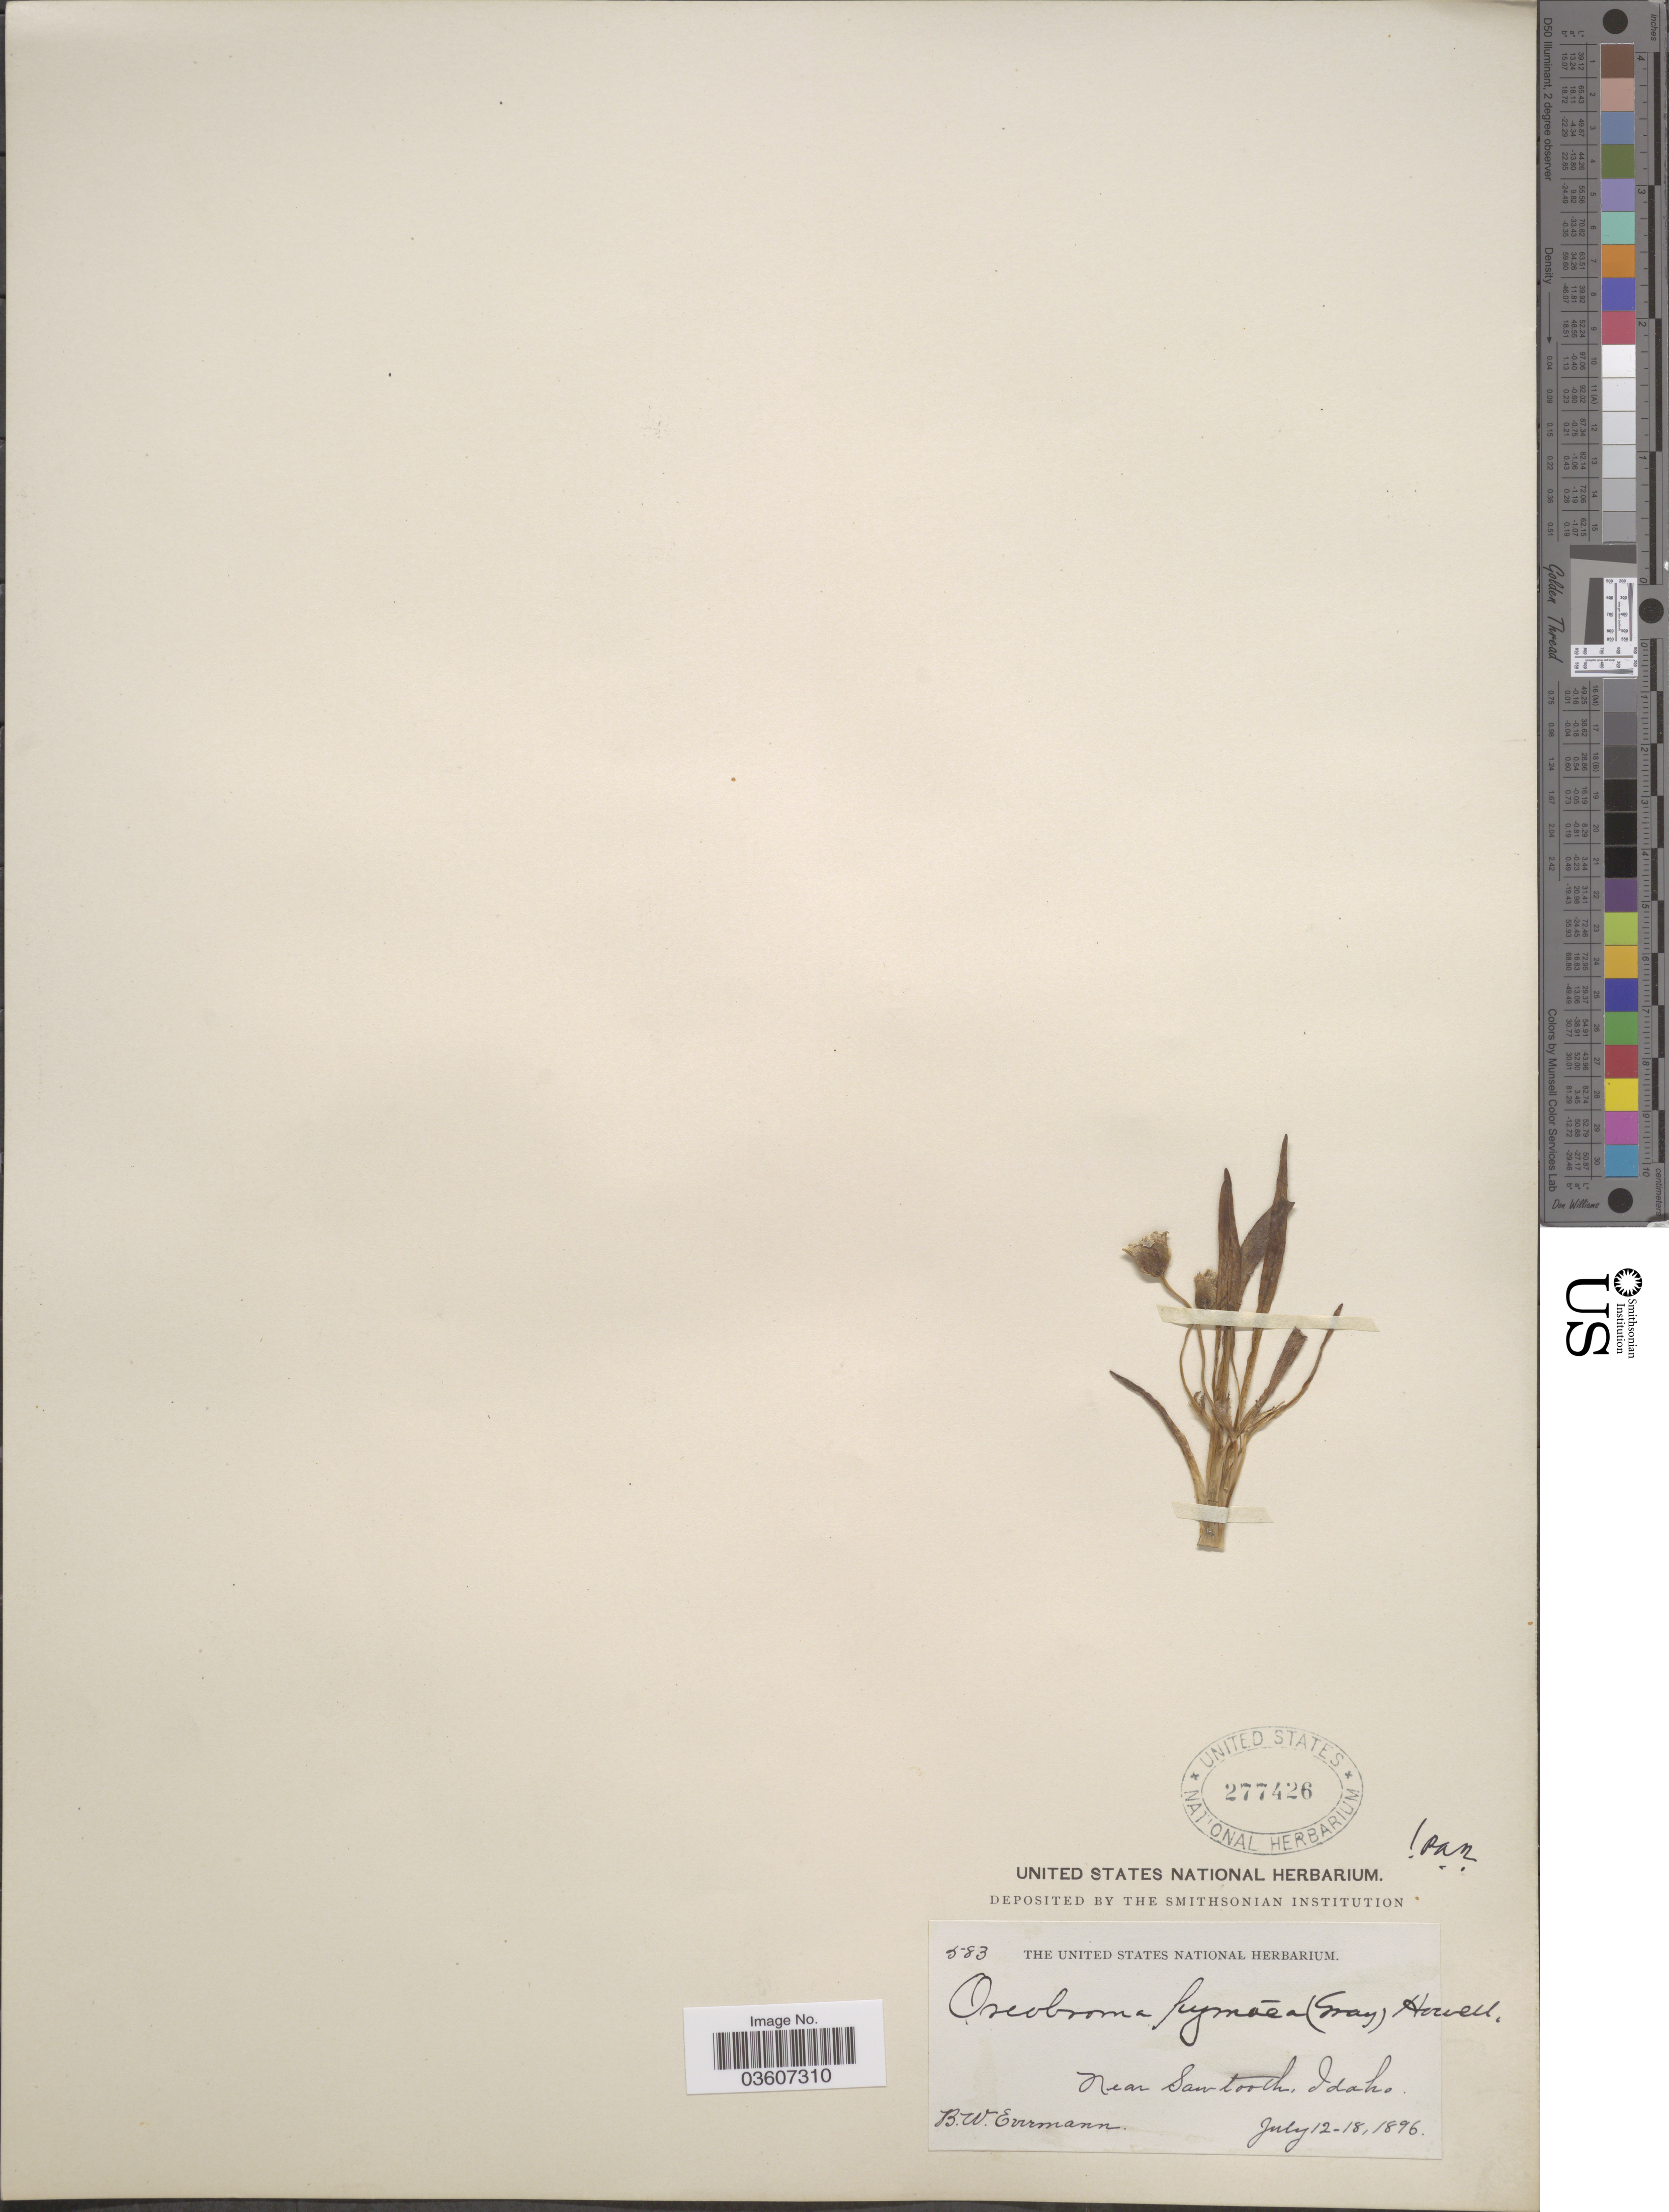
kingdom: Plantae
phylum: Tracheophyta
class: Magnoliopsida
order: Caryophyllales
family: Montiaceae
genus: Lewisia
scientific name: Lewisia pygmaea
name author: (A. Gray) B.L. Rob.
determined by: Strong, Mark T., (BOT), Smithsonian Institution - National Museum of Natural History (UNITED STATES)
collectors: B. W. Evermann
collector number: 583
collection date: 1896-07-12/1896-07-18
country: United States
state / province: Idaho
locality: Near Sawtooth.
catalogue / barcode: US 277426